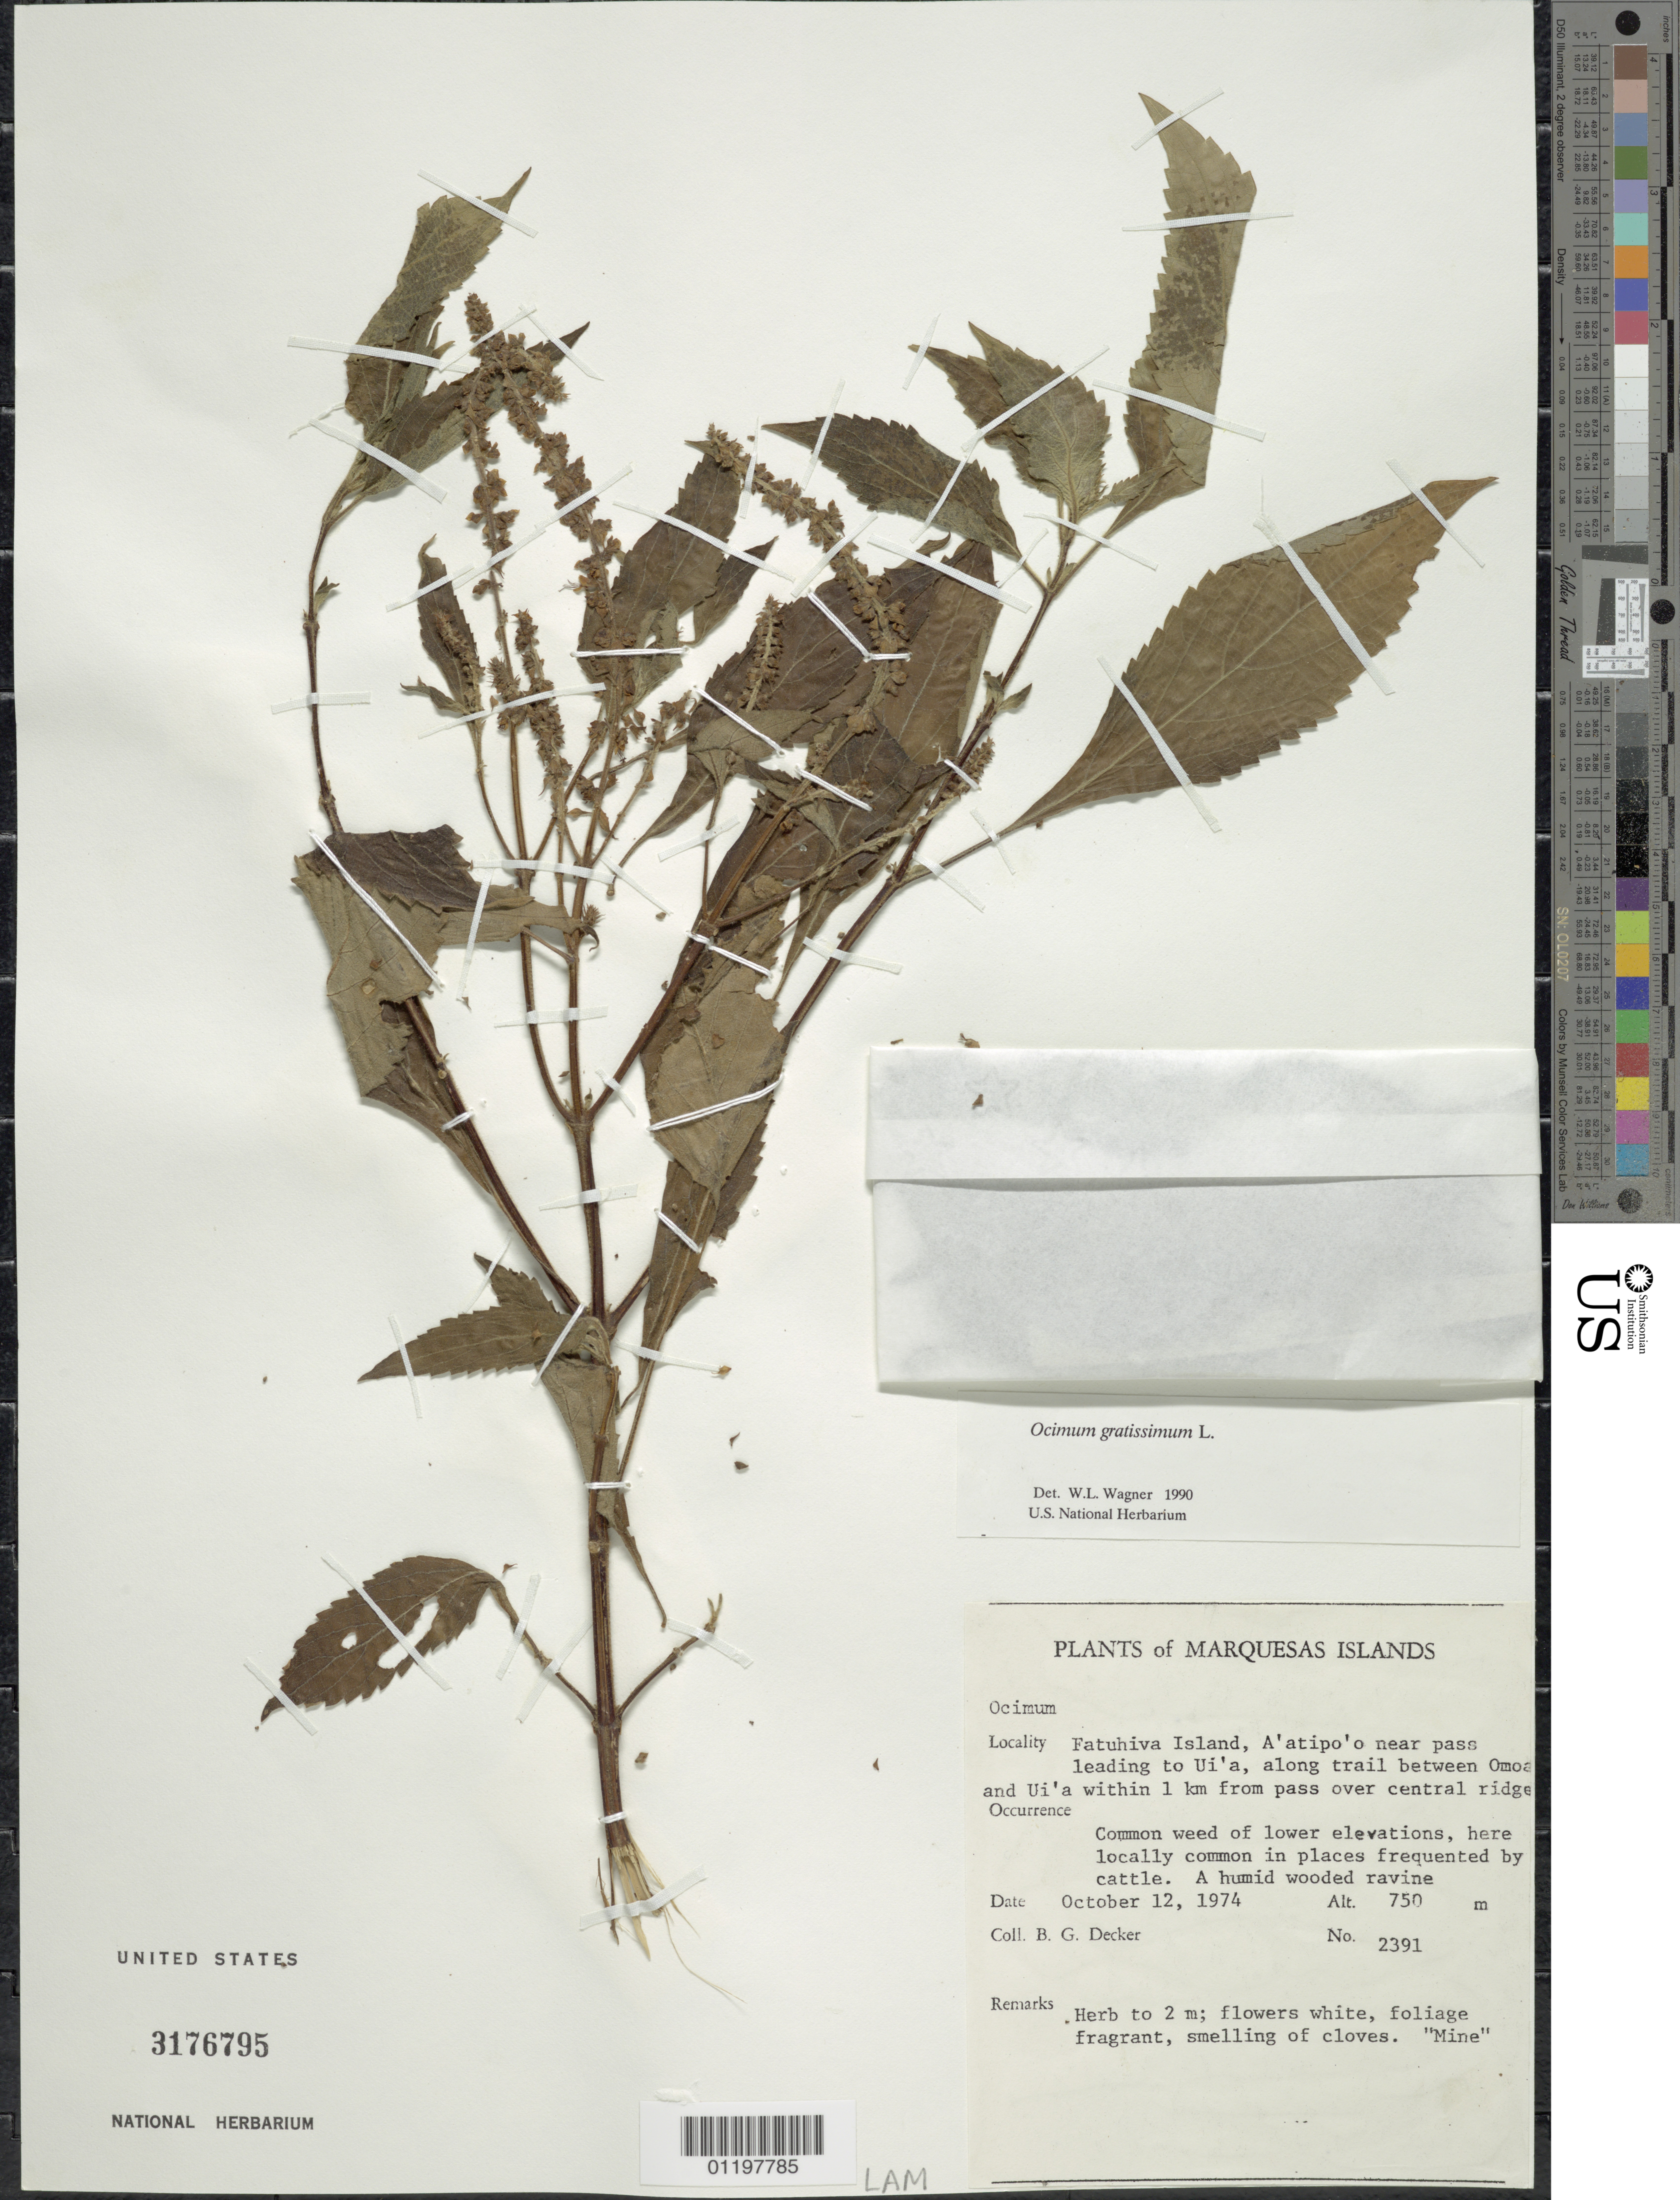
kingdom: Plantae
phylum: Tracheophyta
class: Magnoliopsida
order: Lamiales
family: Lamiaceae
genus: Ocimum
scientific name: Ocimum gratissimum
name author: L.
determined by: Wagner, W. L., (BOT), Smithsonian Institution - National Museum of Natural History (UNITED STATES)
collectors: B. G. Decker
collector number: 2391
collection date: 1974-10-12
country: French Polynesia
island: Fatu Hiva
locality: A'atipo'o, near pass leading to Ui'a, along trail between 'Omo'a and Ui'a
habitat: Within 1 km from pass over central ridge. A humid wooded ravine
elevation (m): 750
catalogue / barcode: US 3176795